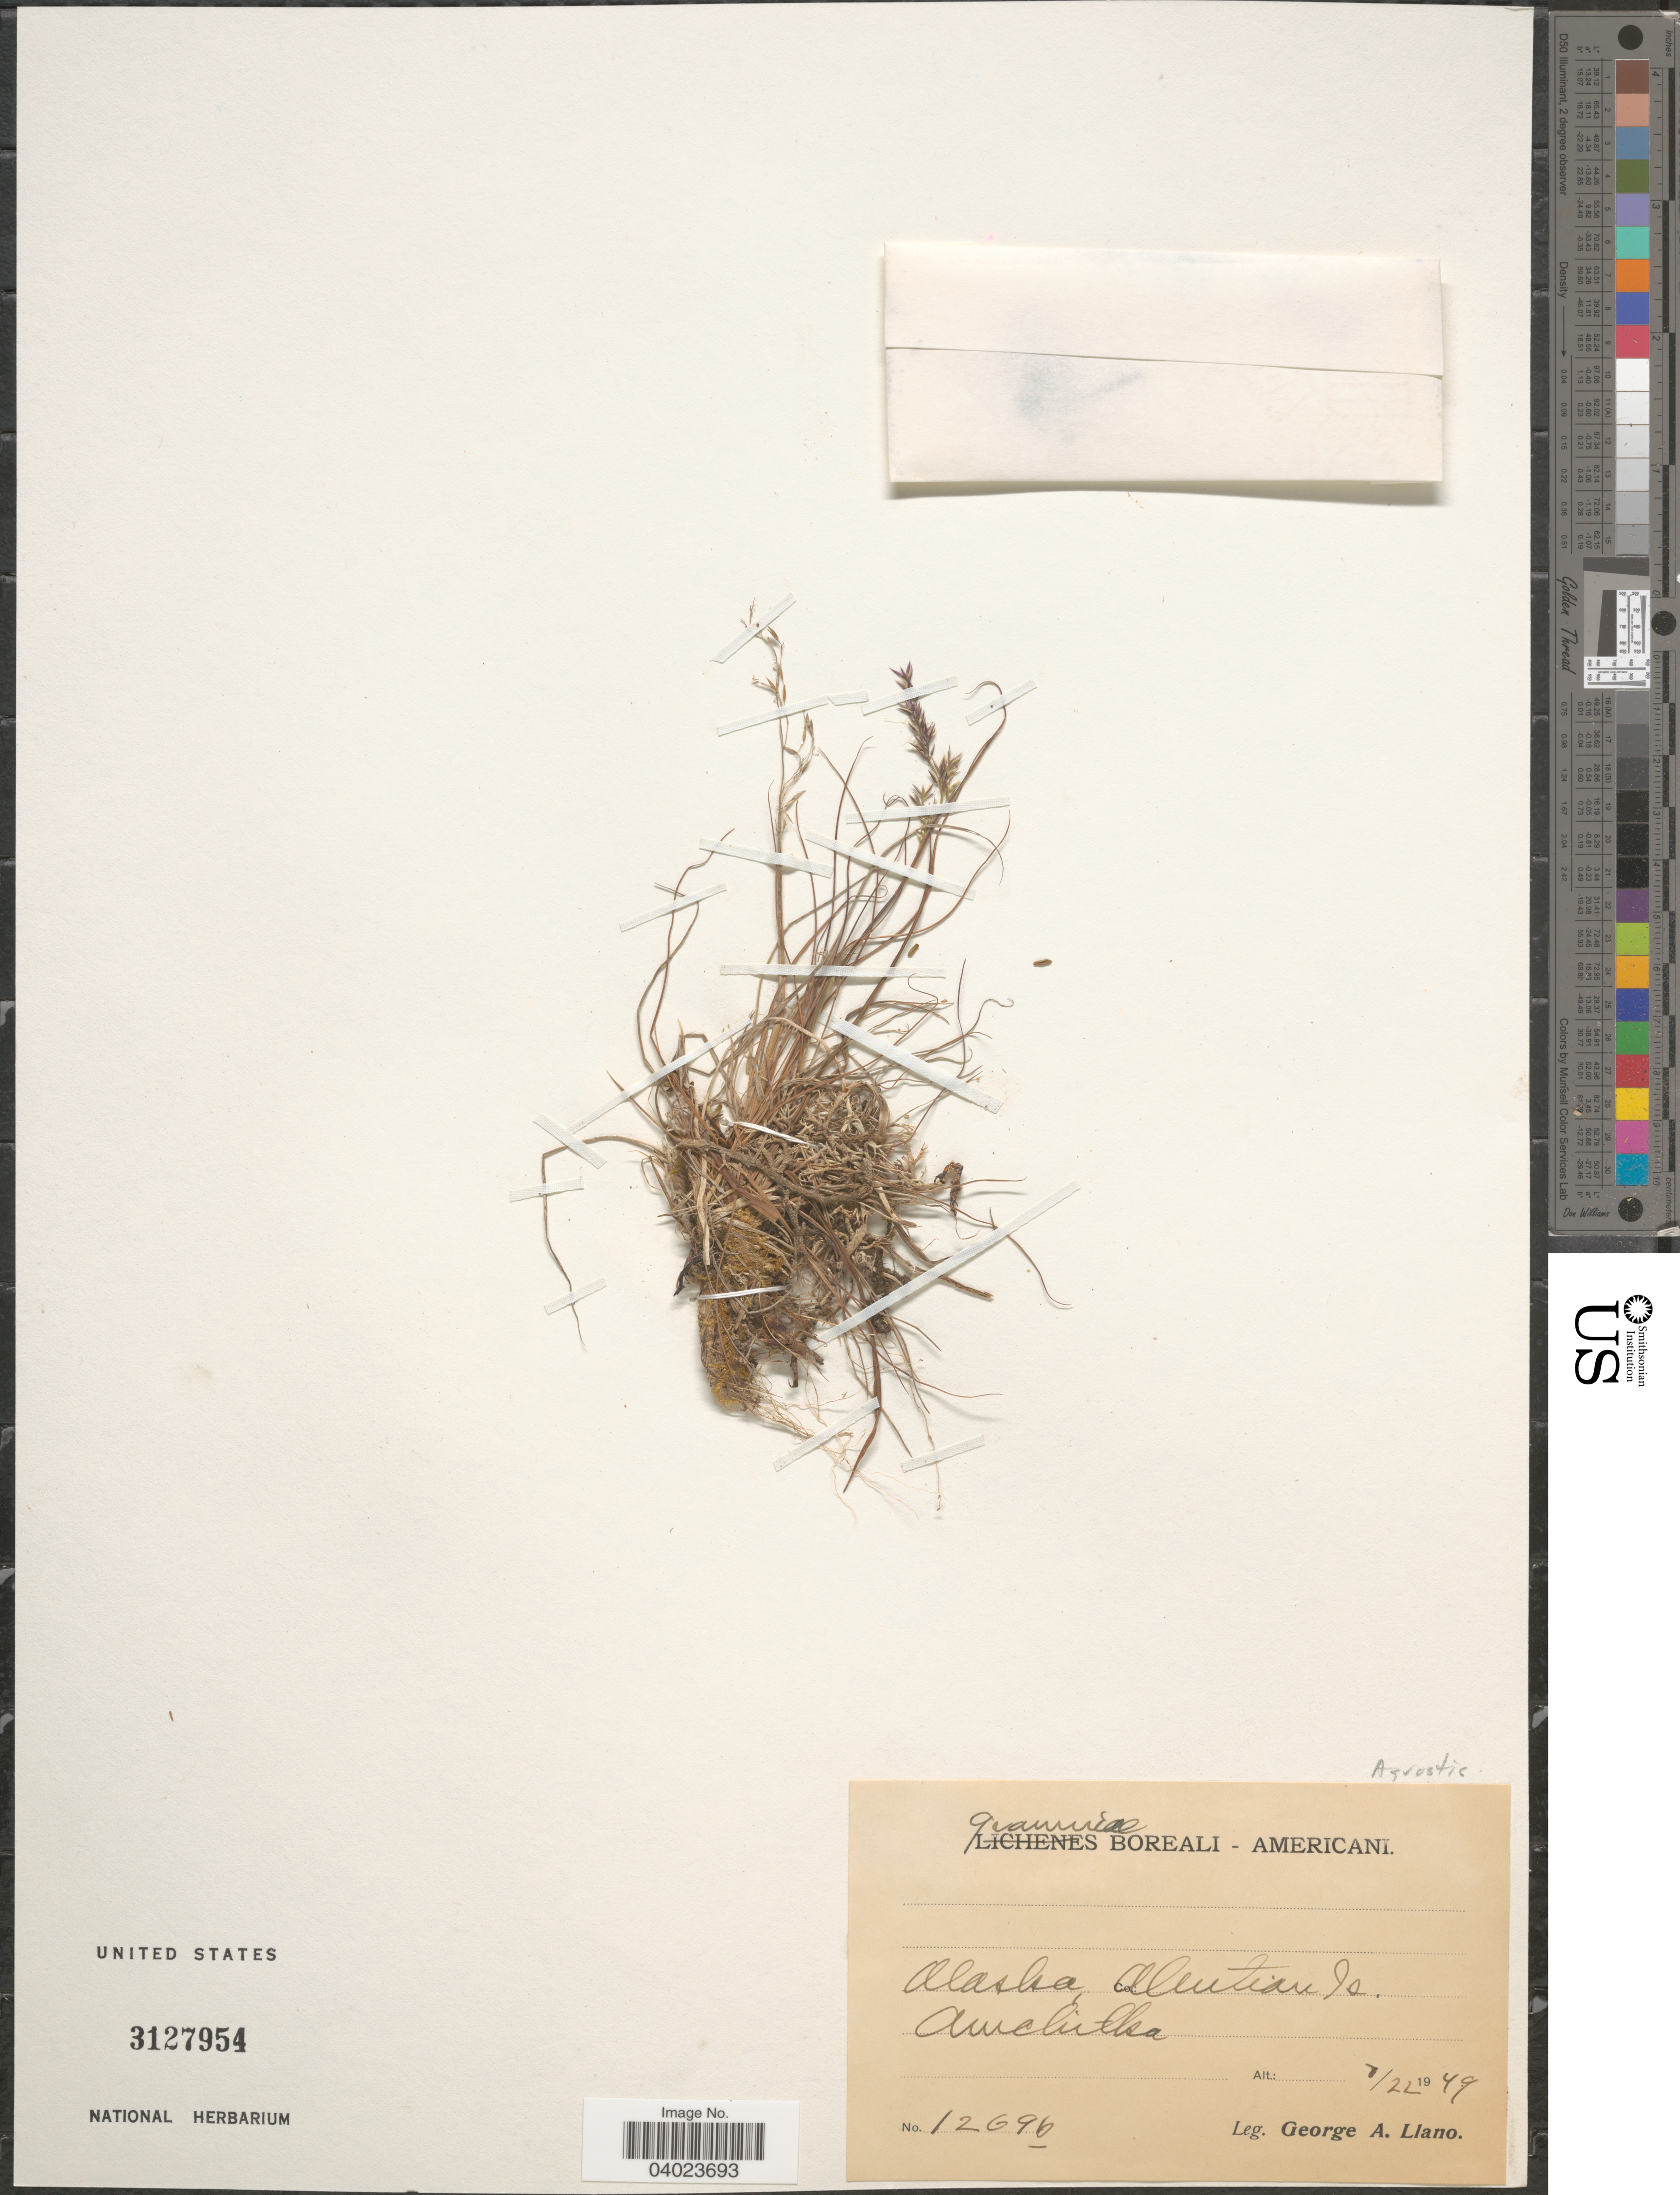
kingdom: Plantae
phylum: Tracheophyta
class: Liliopsida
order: Poales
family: Poaceae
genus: Agrostis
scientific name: Agrostis sp.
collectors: G. Llano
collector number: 1269b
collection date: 1949-07-22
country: United States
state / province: Alaska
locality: Aleutian Is. Amchitka.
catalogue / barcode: US 3127954